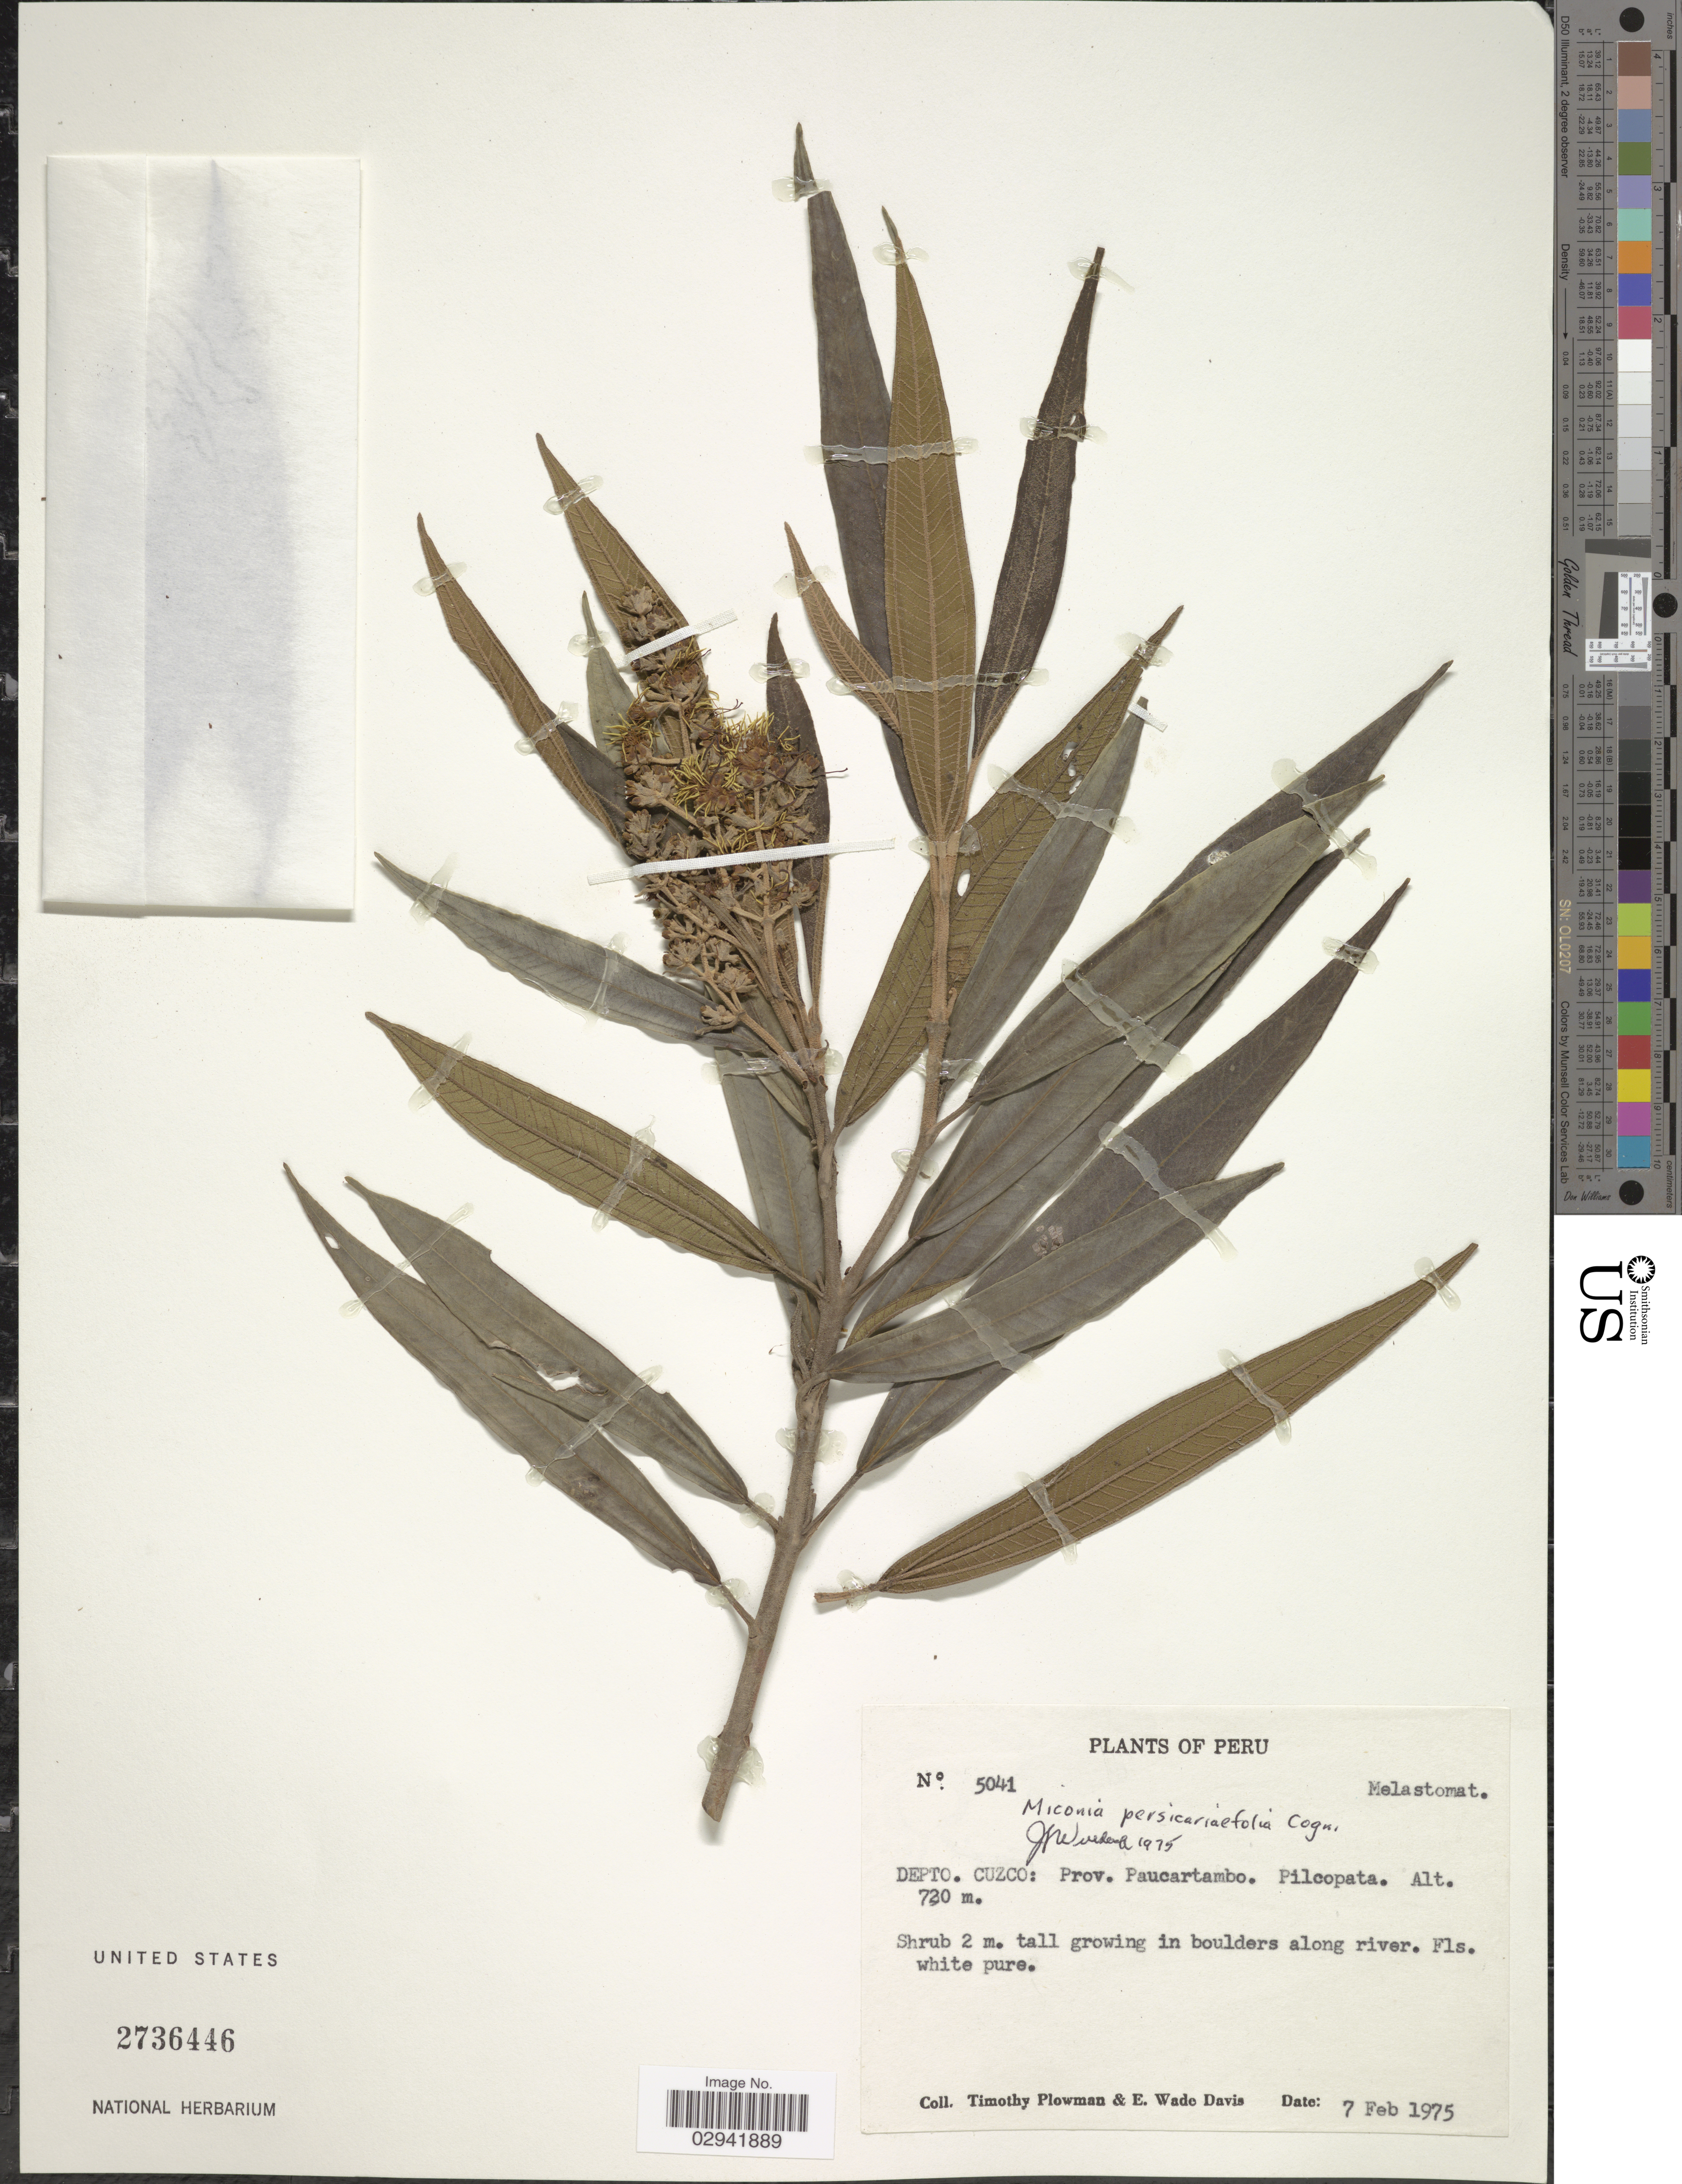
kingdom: Plantae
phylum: Tracheophyta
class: Magnoliopsida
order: Myrtales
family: Melastomataceae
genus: Miconia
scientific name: Miconia persicariaefolia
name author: Cogn.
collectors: T. Plowman & E. Wade-Davis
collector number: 5041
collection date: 1975-02-07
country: Peru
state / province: Cusco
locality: Depto. Cuzco: Prov. Paucartambo. Pilcopata.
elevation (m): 720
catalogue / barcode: US 2736446